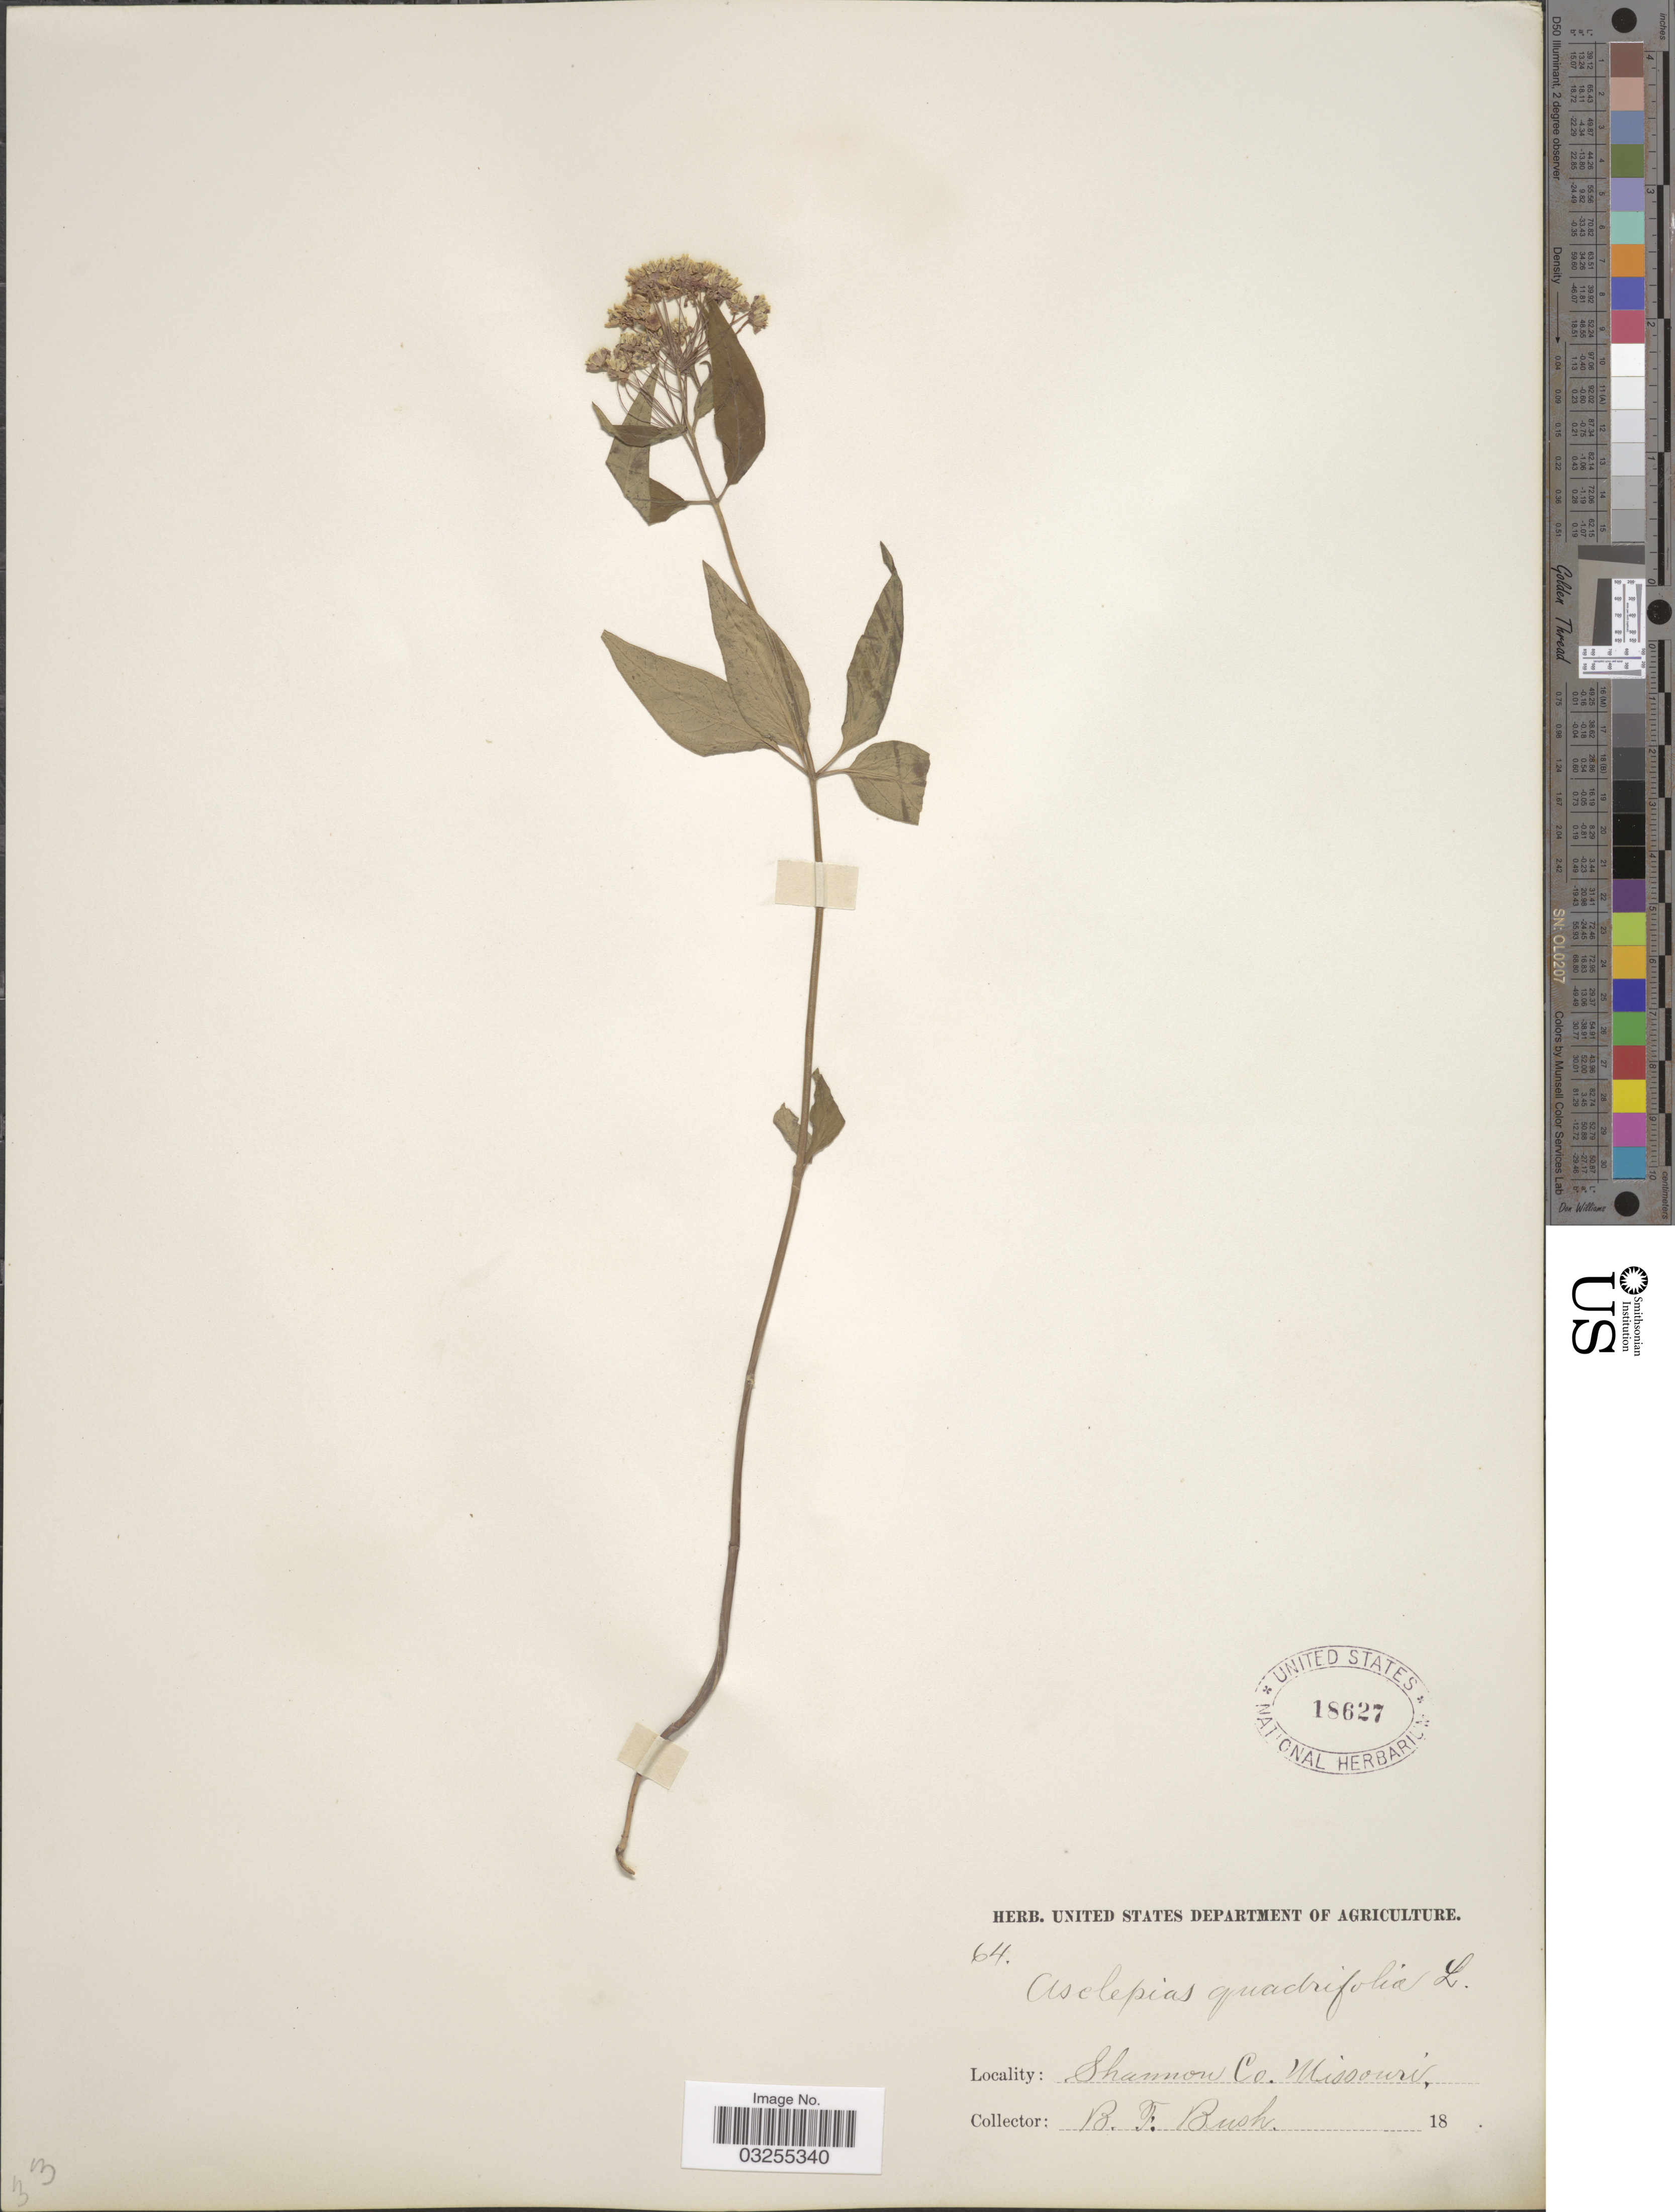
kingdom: Plantae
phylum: Tracheophyta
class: Magnoliopsida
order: Gentianales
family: Apocynaceae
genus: Asclepias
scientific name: Asclepias quadrifolia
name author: Jacq.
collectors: B. F. Bush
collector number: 64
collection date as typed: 18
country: United States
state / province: Missouri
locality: Shannon Co.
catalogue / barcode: US 18627